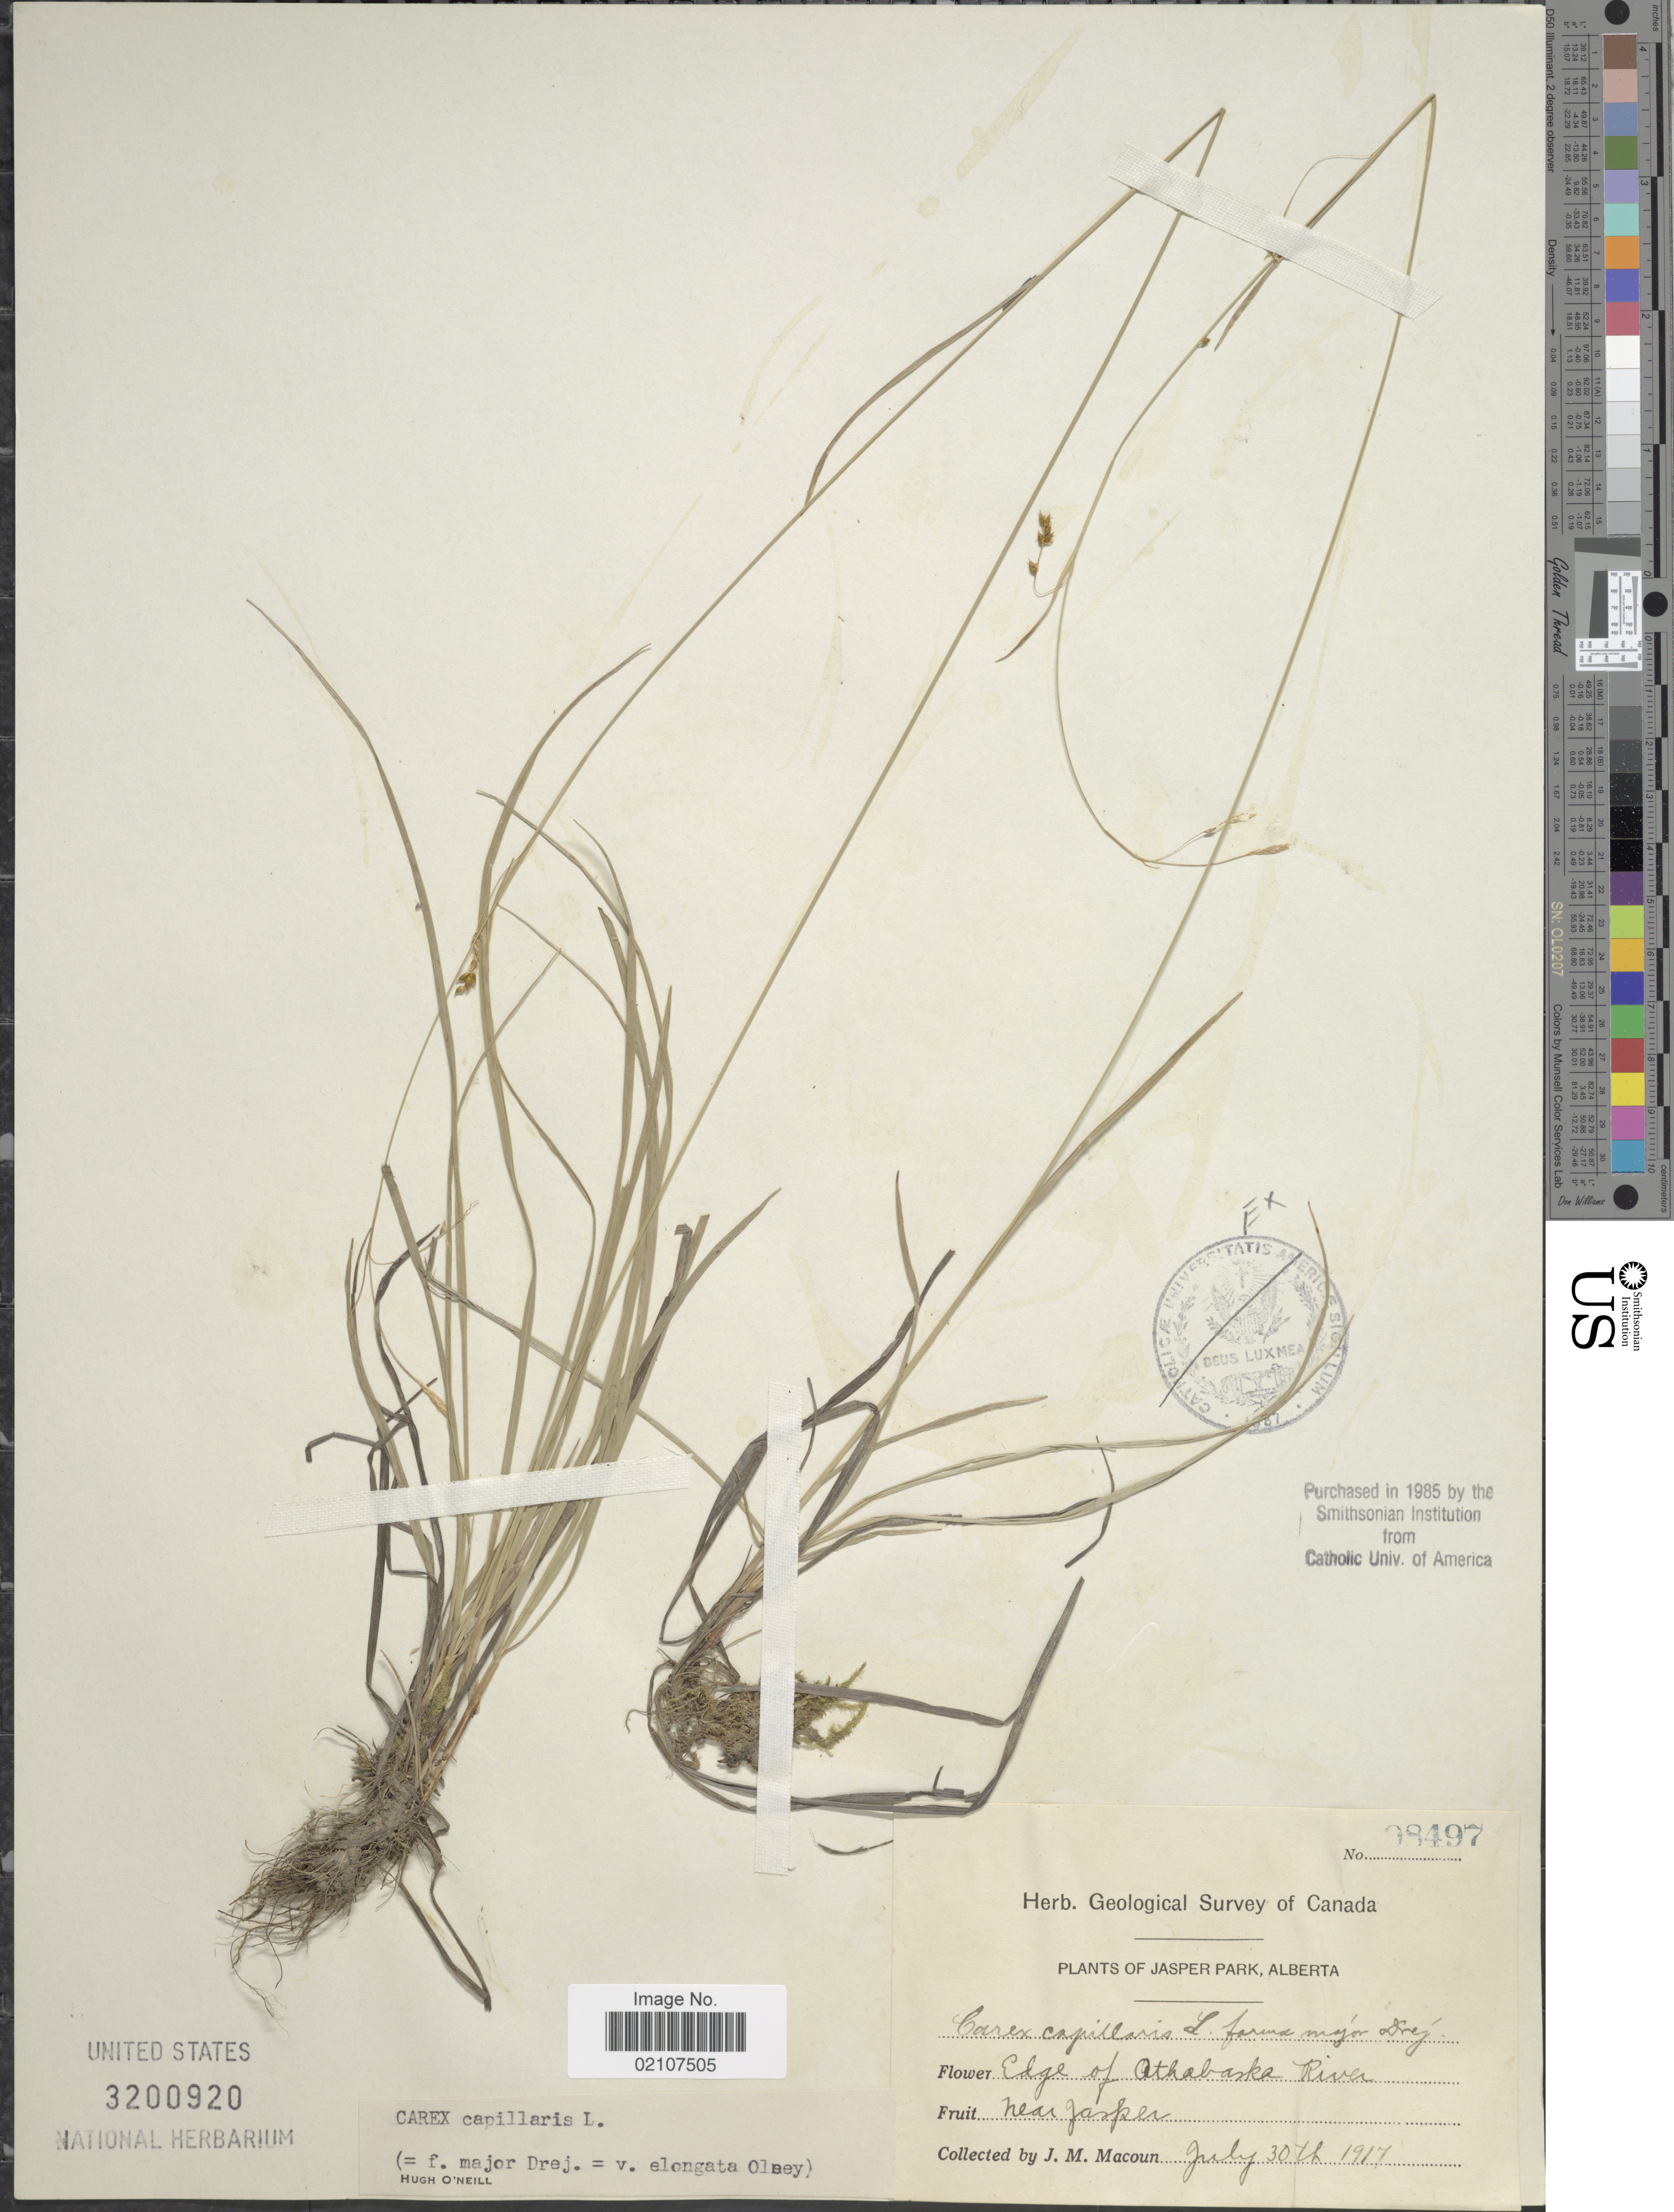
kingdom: Plantae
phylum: Tracheophyta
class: Liliopsida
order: Poales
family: Cyperaceae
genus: Carex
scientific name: Carex capillaris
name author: L.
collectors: J. M. Macoun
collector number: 98497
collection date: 1917-07-30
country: Canada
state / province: Alberta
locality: Jasper Park, Edge of Athabaska River, near Jasper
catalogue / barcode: US 3200920